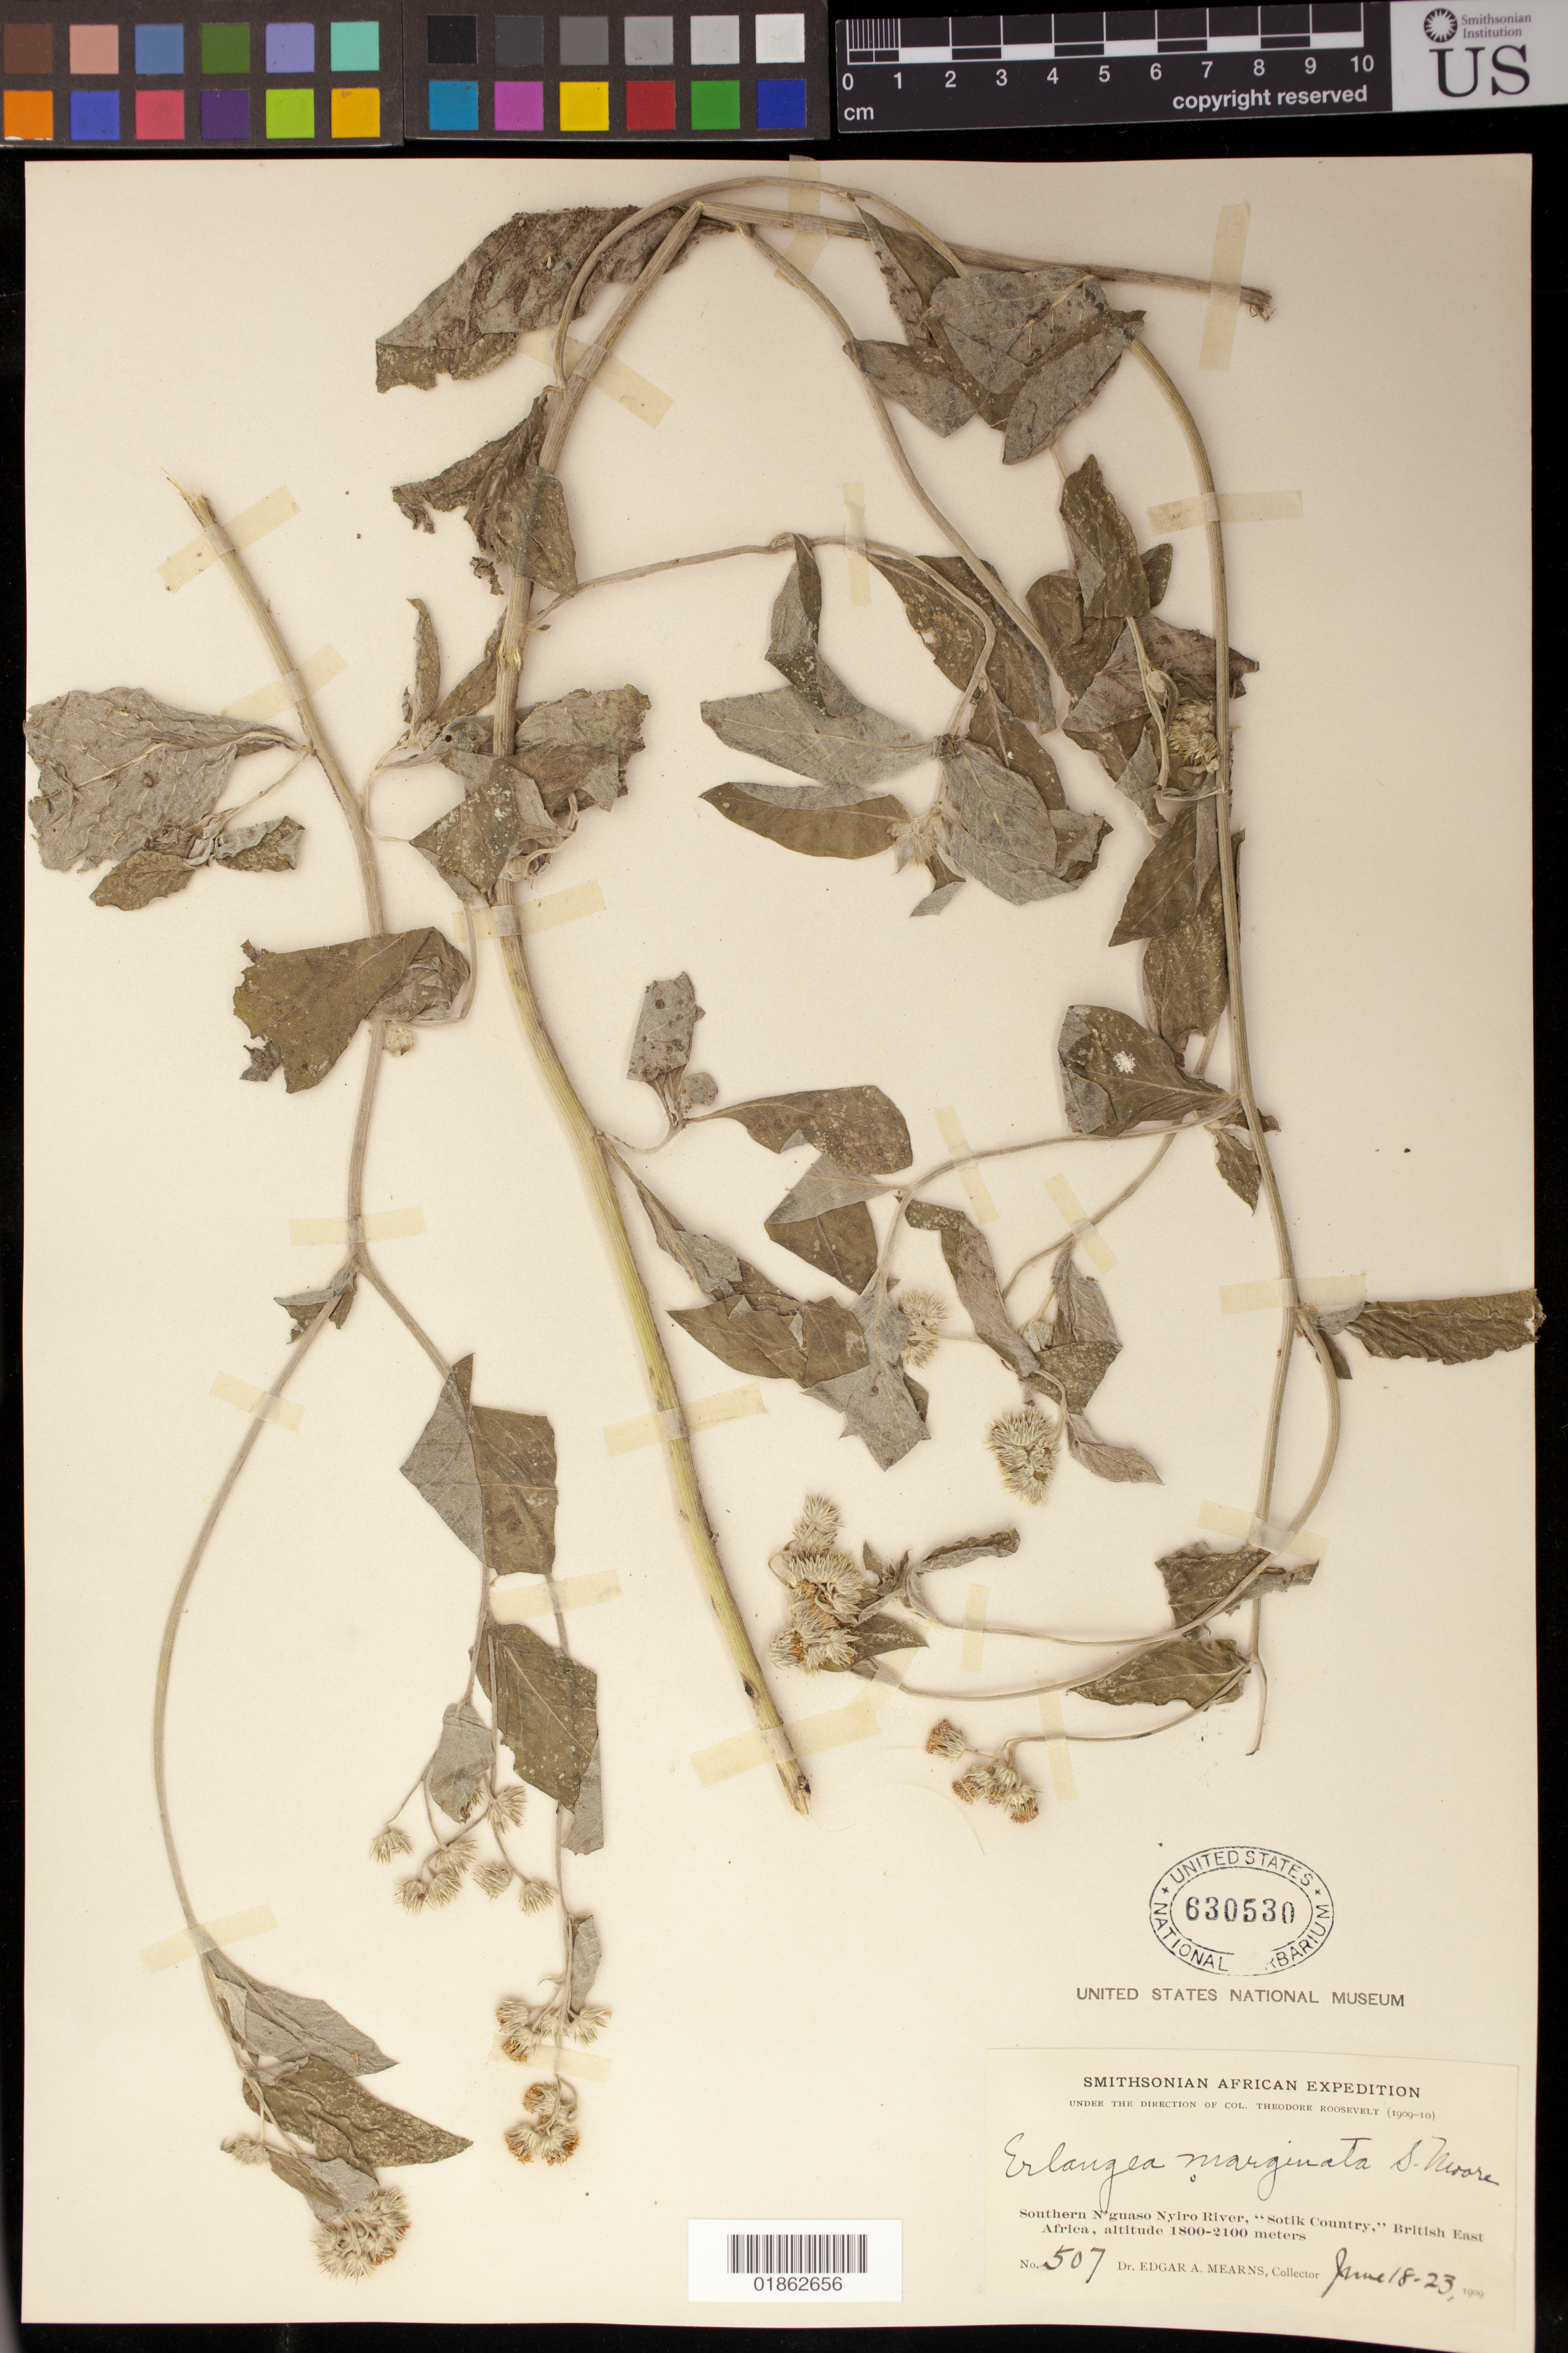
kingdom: Plantae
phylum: Tracheophyta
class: Magnoliopsida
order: Asterales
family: Asteraceae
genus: Erlangea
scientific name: Erlangea marginata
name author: (O. Hoffm.) S. Moore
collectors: E. A. Mearns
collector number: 507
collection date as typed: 18 Jun 1909 to 23 Jun 1909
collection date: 1909-06-18/1909-06-23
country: Kenya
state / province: Bomet / Narok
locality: Southern N'guaso Nyiro River, "Sotik Country"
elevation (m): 1800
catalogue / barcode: US 630530